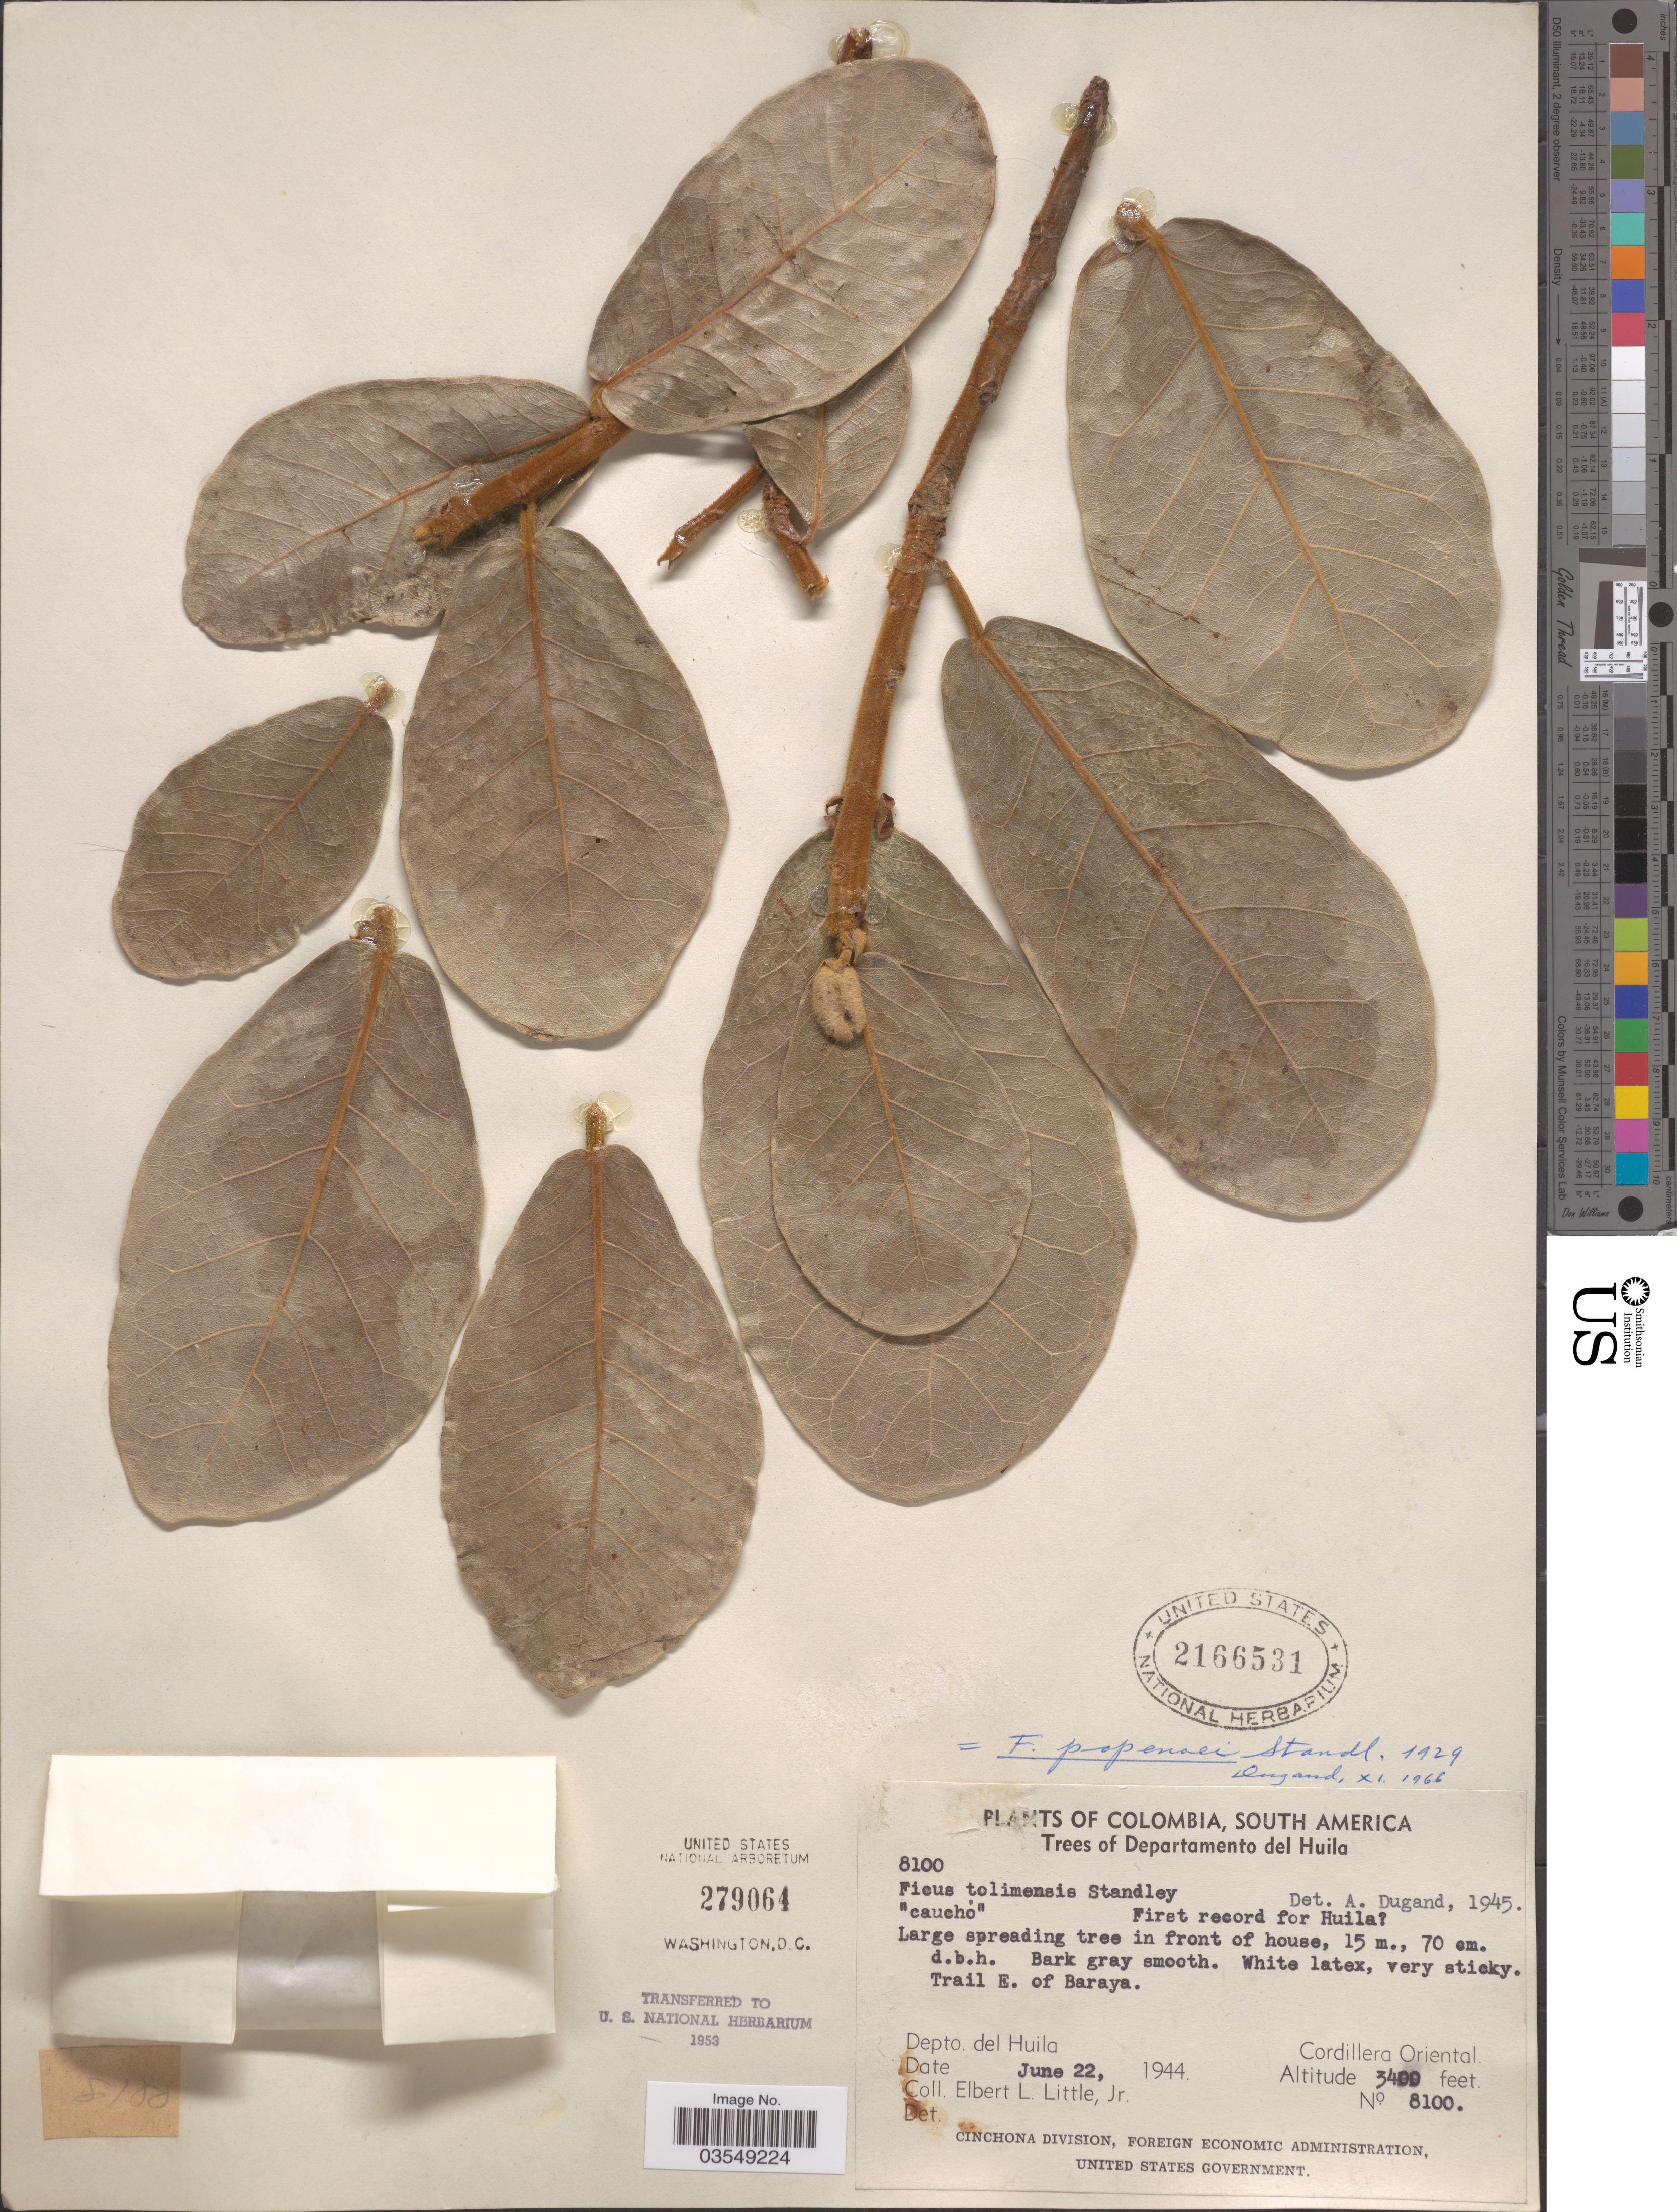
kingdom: Plantae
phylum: Tracheophyta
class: Magnoliopsida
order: Rosales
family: Moraceae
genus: Ficus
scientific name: Ficus popenoei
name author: Standl.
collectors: E. L. Little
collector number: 8100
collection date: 1944-06-22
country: Colombia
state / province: Huila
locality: Large spreading tree in front of house, 15 m. Trail E. of Baraya. Depto. del Huila Cordillera Oriental.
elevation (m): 1036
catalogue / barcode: US 2166531